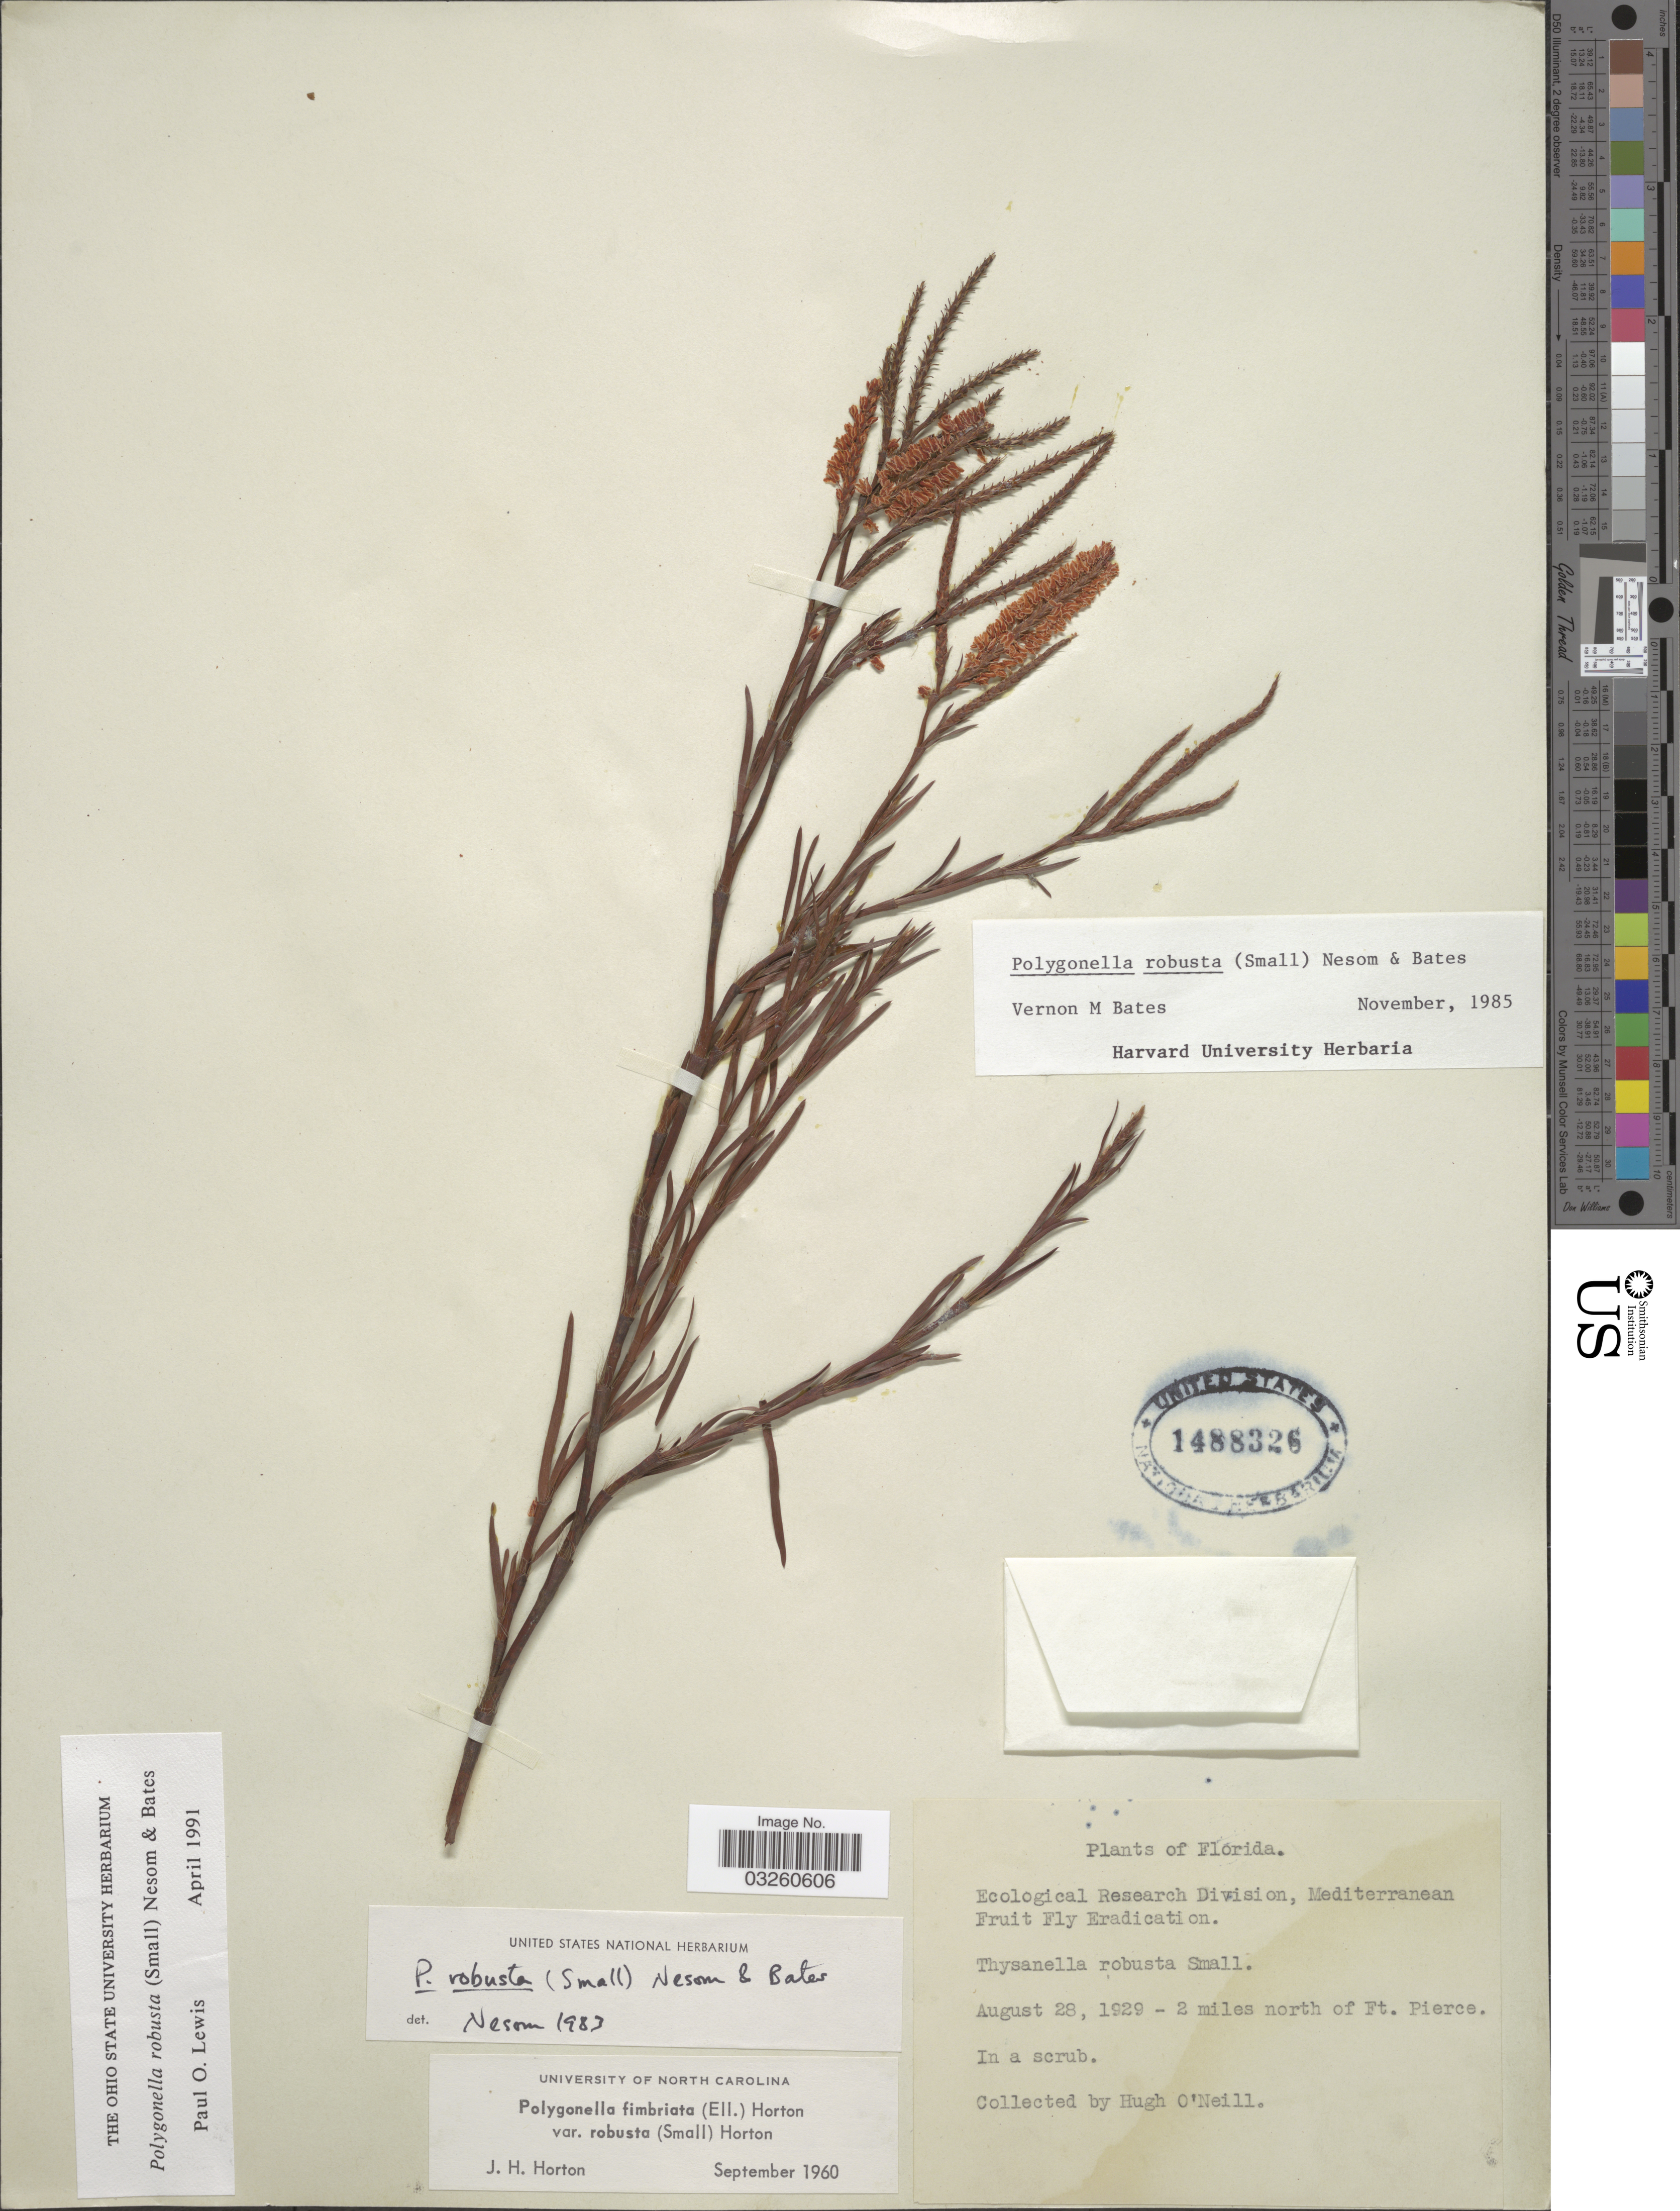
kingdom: Plantae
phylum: Tracheophyta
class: Magnoliopsida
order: Caryophyllales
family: Polygonaceae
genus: Polygonella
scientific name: Polygonella fimbriata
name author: (Elliott) Horton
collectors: H. O'Neill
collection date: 1929-08-28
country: United States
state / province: Florida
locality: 2 miles north of Ft. Pierce.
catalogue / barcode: US 1488326